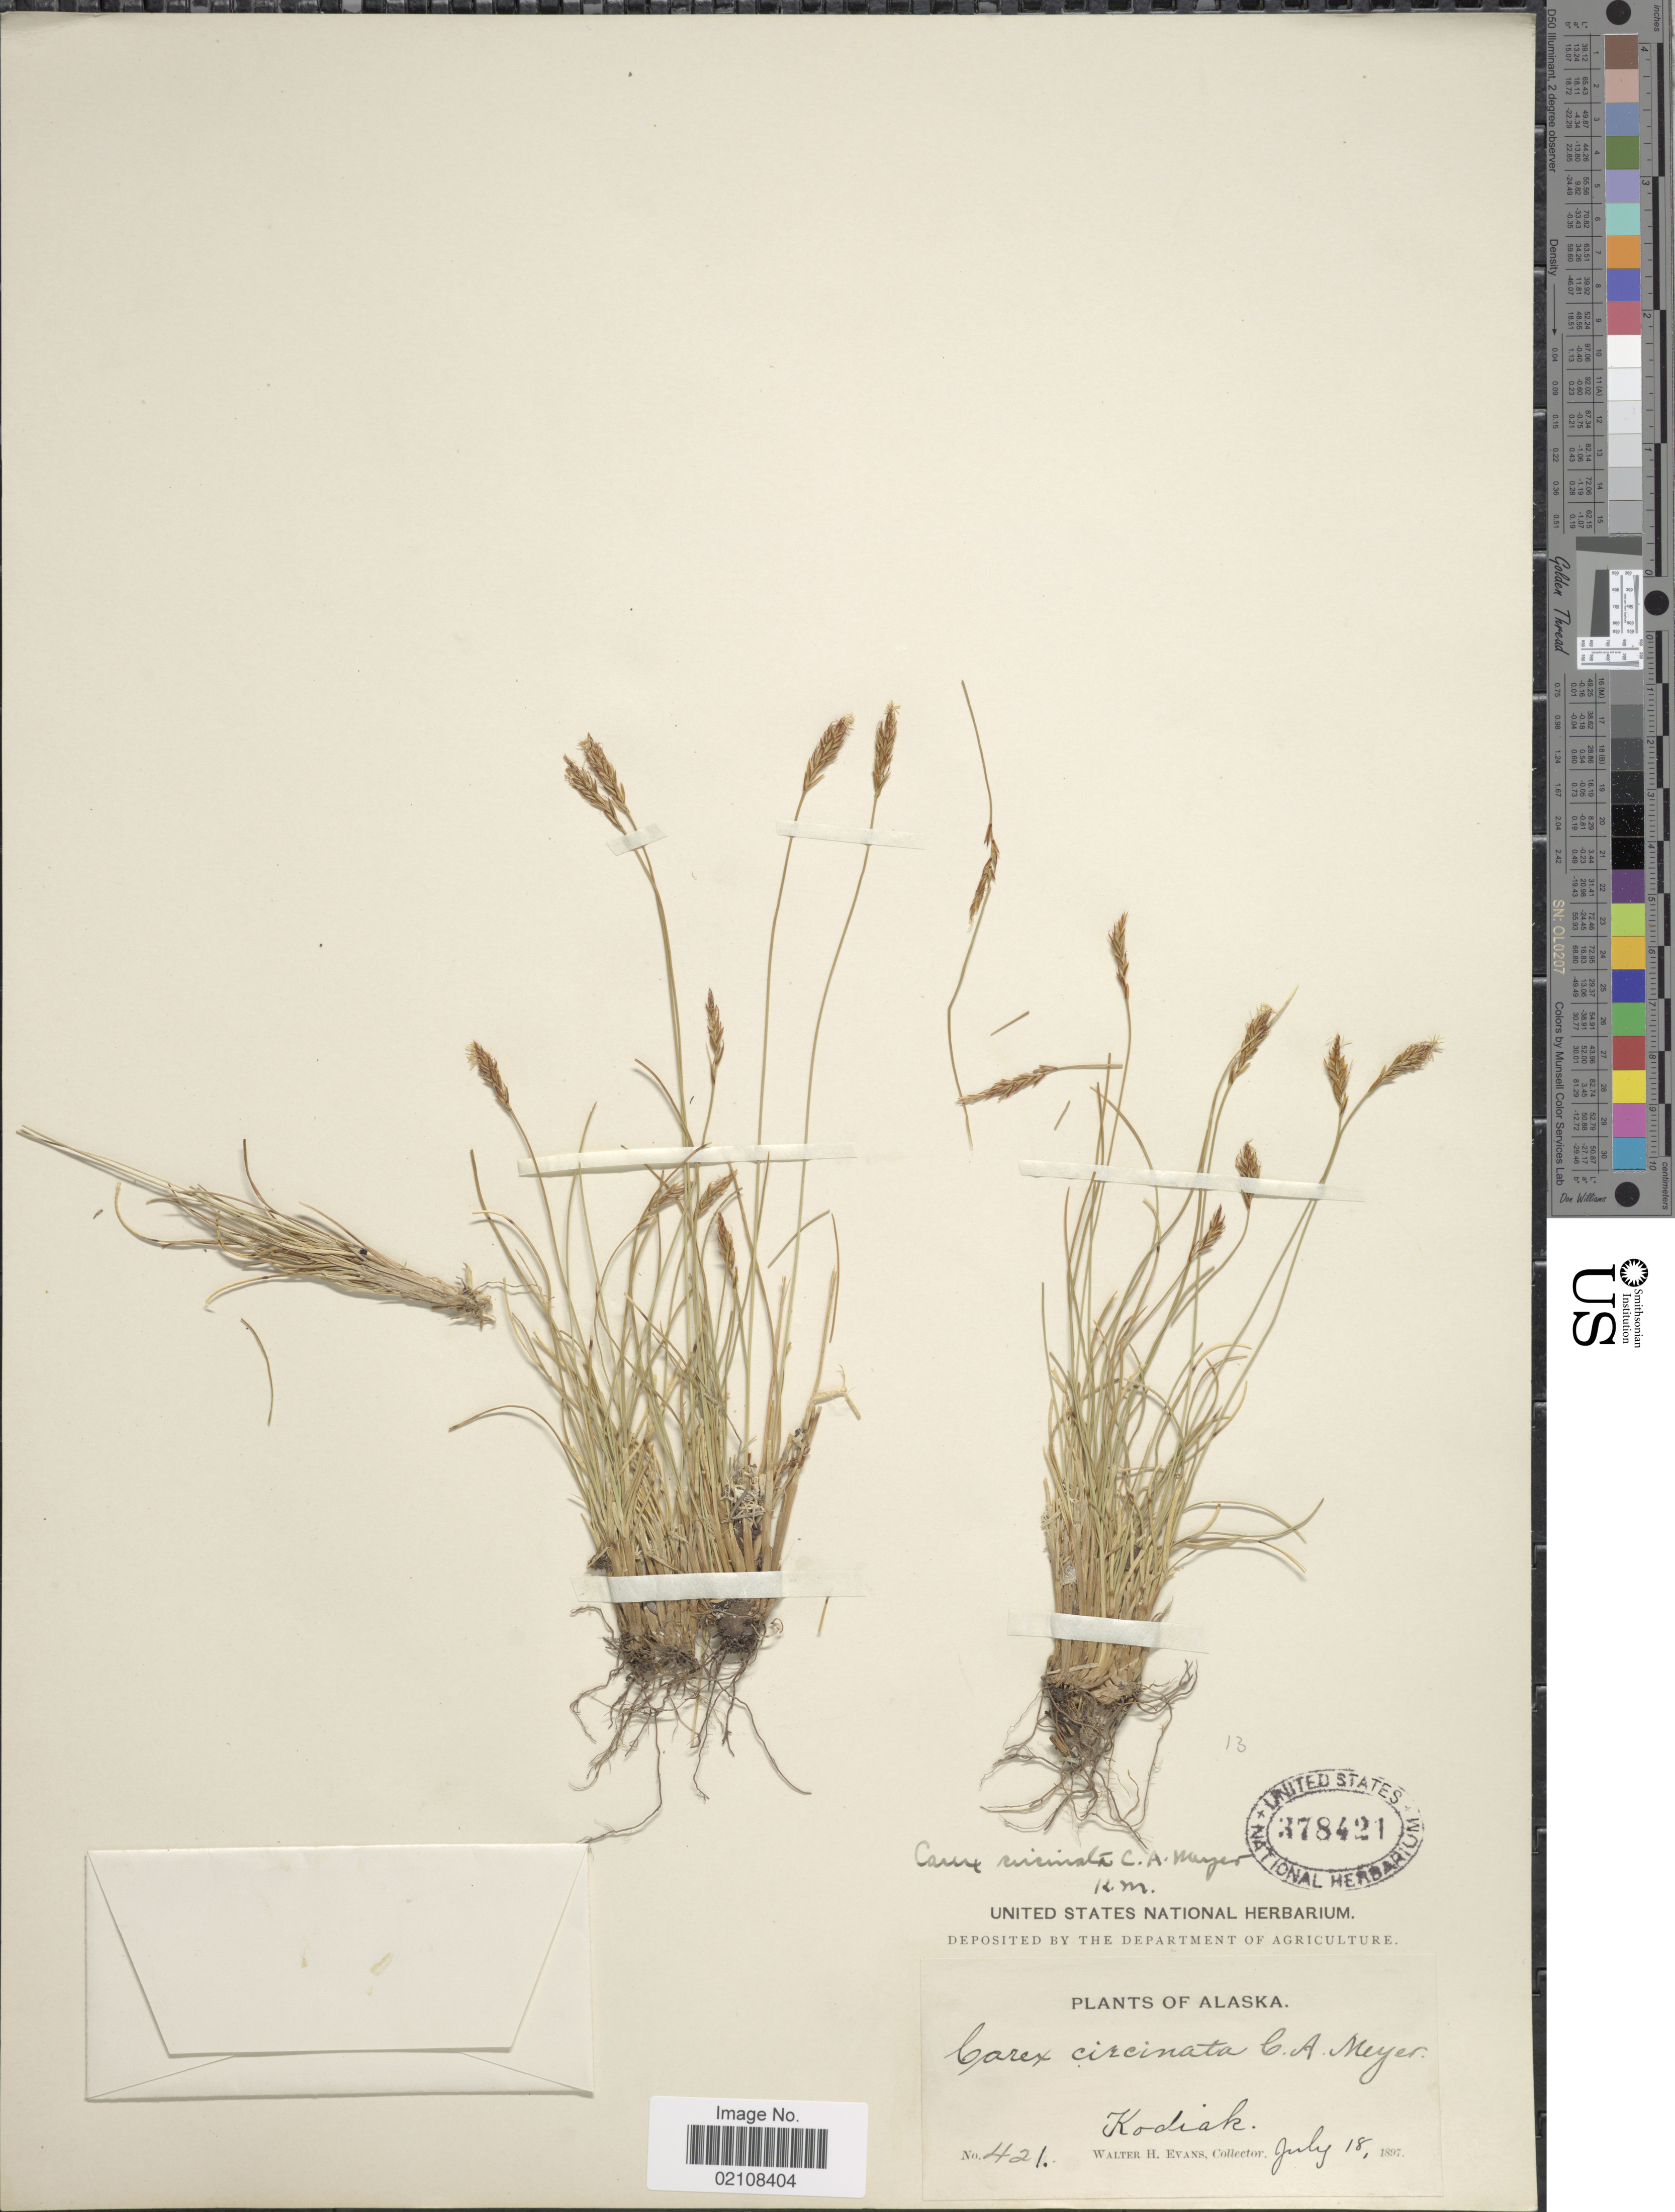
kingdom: Plantae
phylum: Tracheophyta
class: Liliopsida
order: Poales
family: Cyperaceae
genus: Carex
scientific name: Carex circinata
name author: C.A. Mey.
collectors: W. H. Evans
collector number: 421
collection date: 1897-07-18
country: United States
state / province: Alaska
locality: Kodiak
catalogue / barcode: US 378421